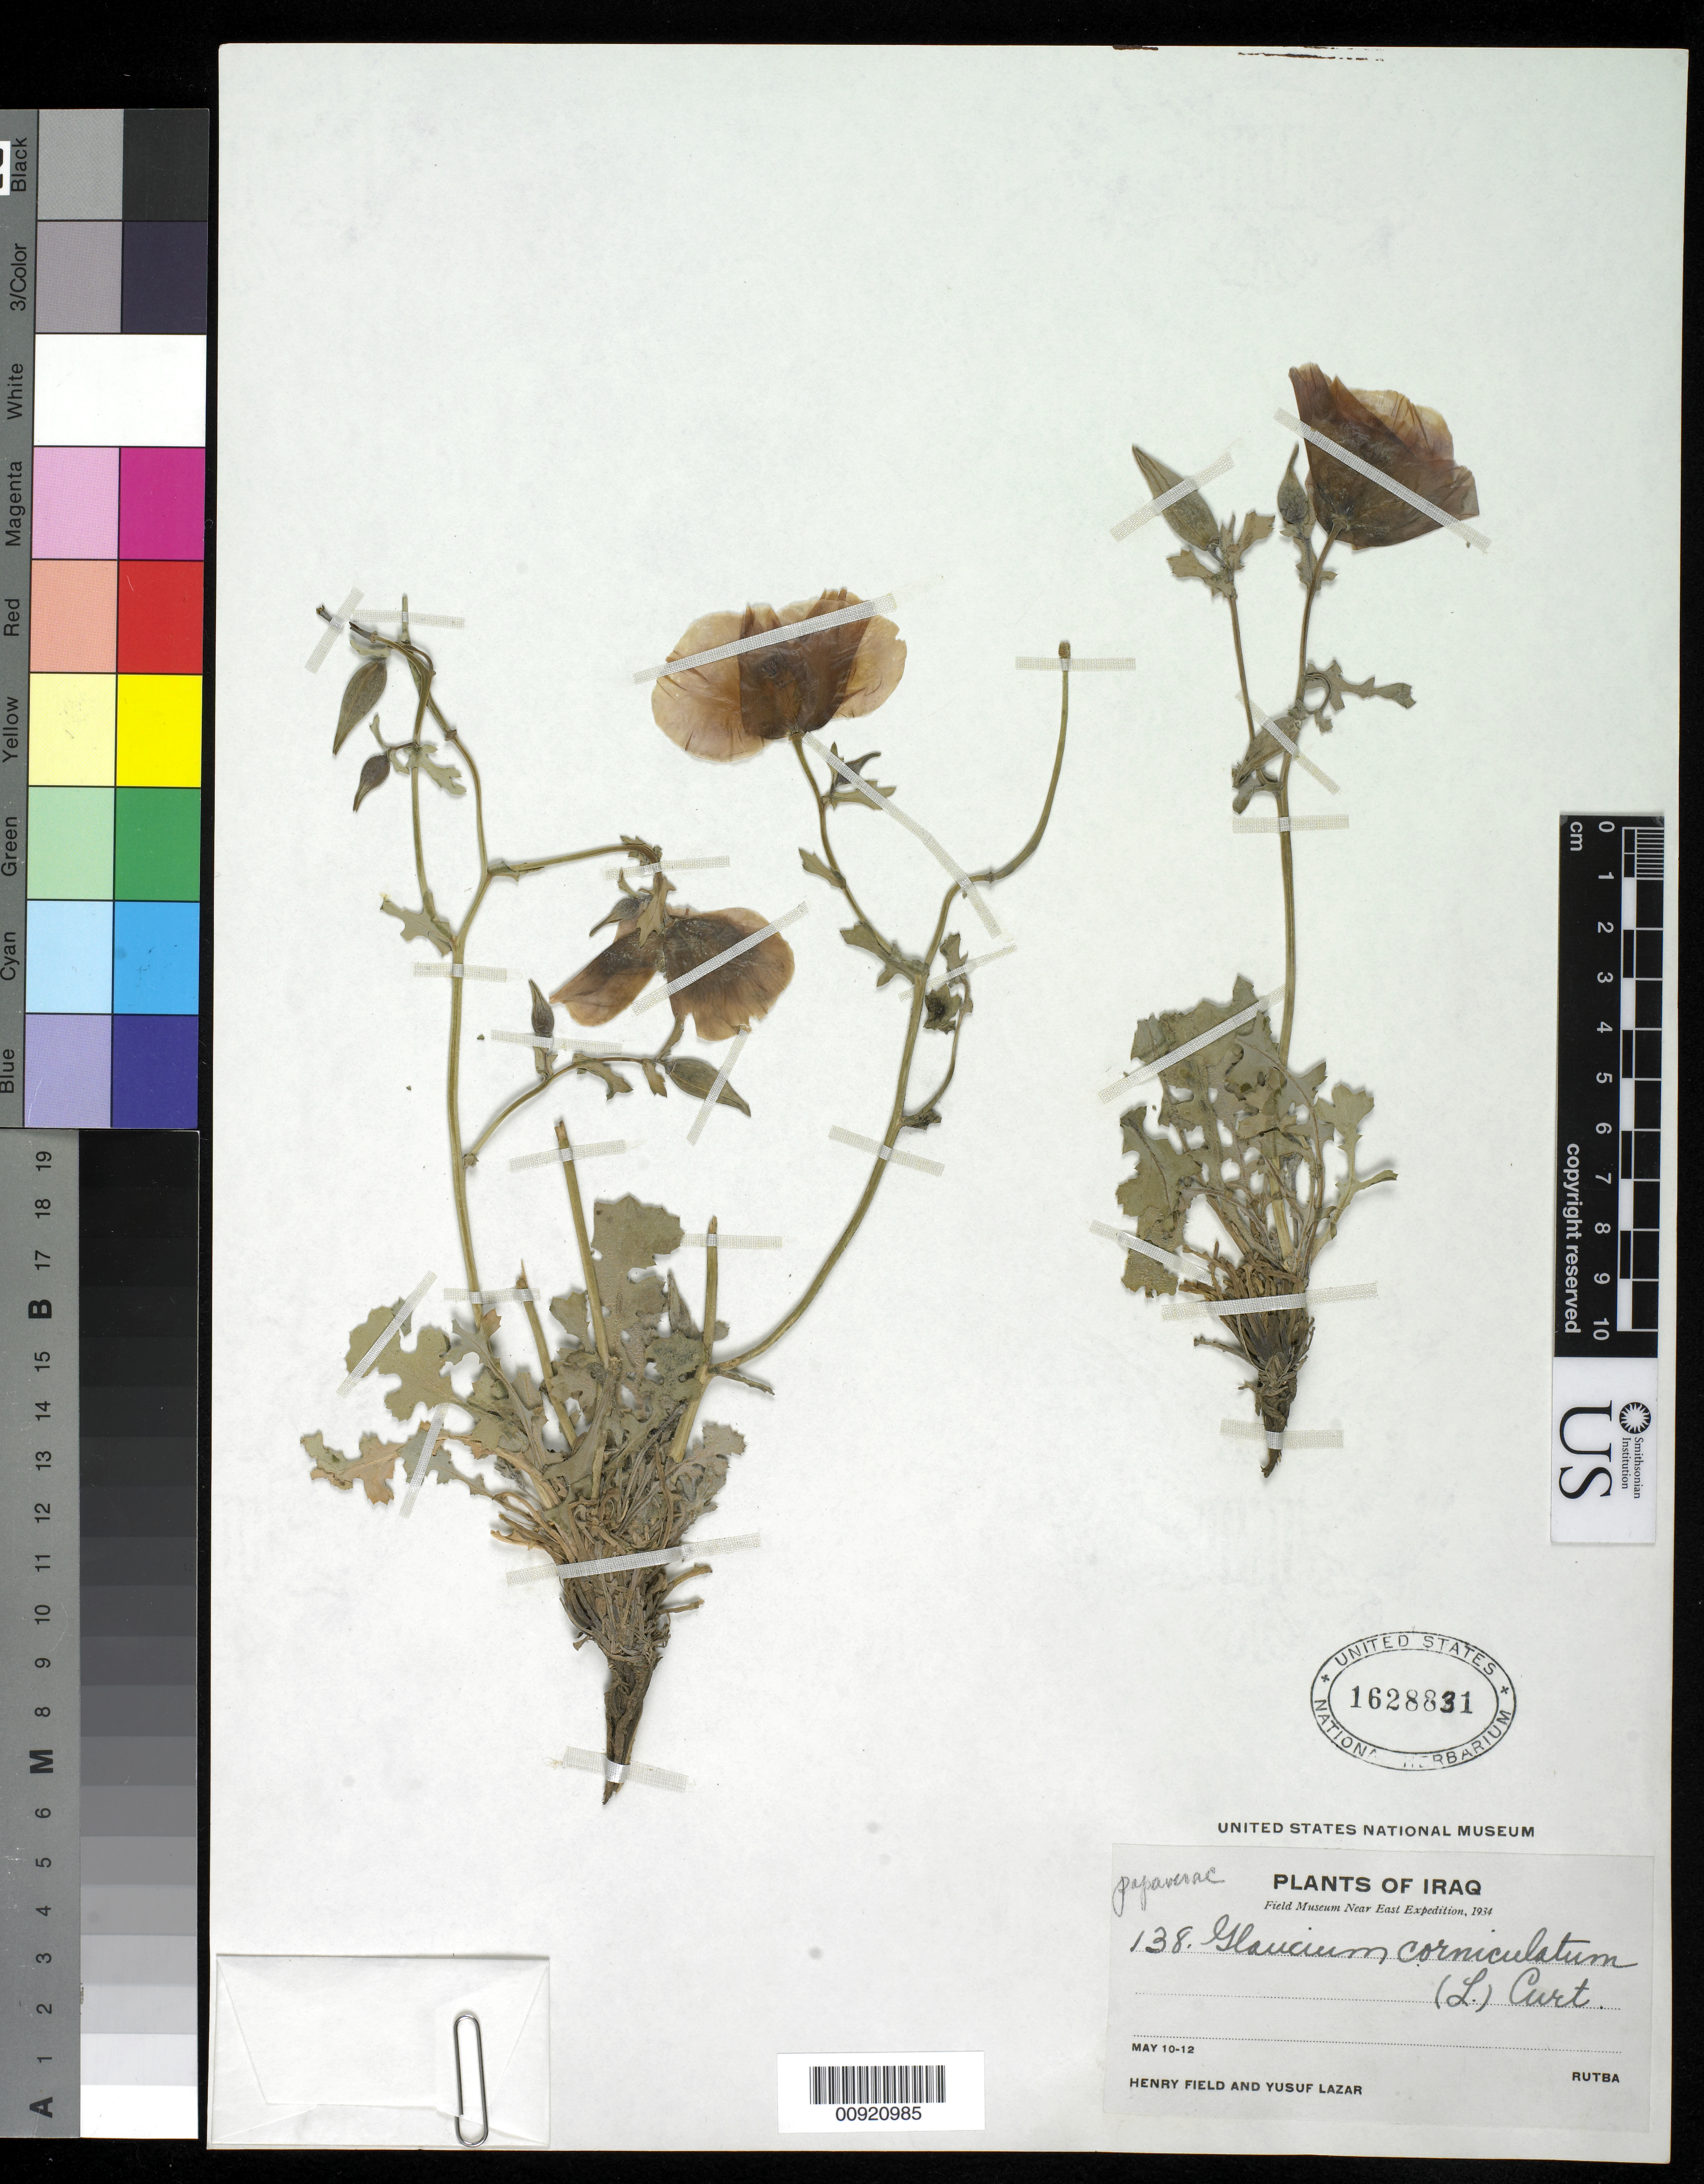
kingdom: Plantae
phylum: Tracheophyta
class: Magnoliopsida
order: Ranunculales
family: Papaveraceae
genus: Glaucium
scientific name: Glaucium corniculatum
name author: Curt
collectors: H. Field & Y. Lazar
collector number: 138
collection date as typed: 10 May 1934 to 12 May 1934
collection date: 1934-05-10/1934-05-12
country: Iraq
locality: Field Museum Near East expedition, 1934.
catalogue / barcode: US 1628831